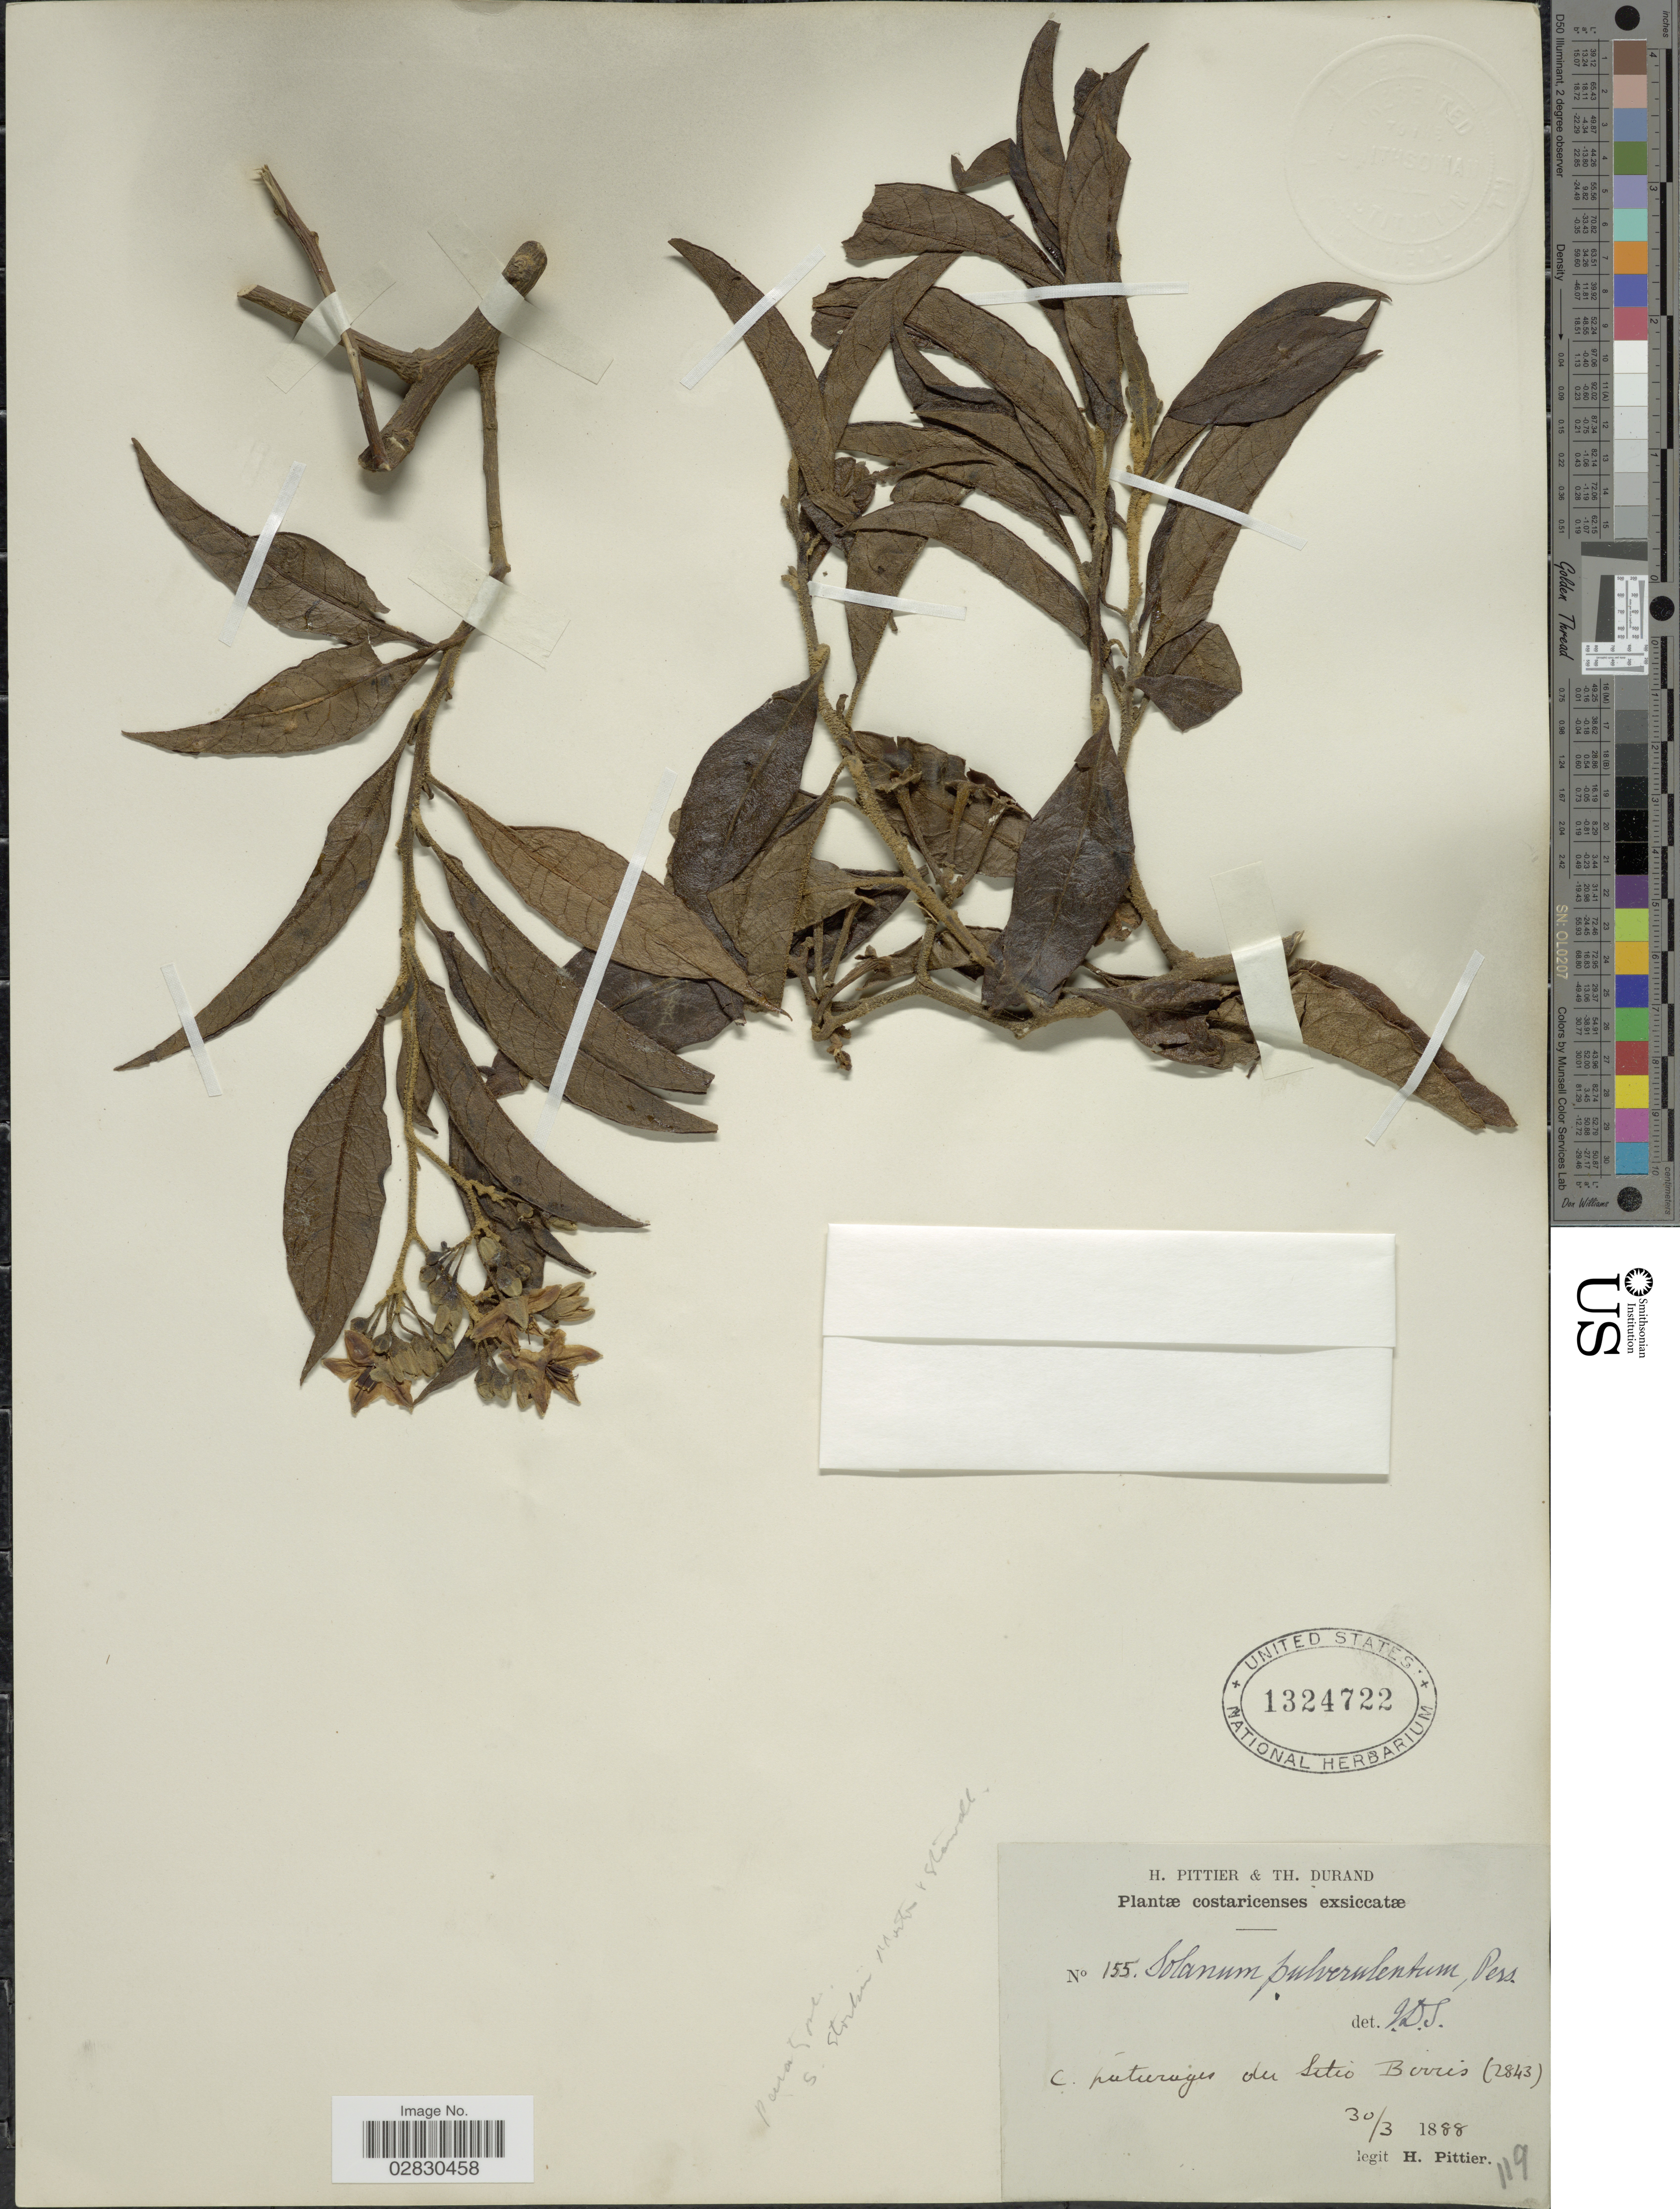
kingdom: Plantae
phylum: Tracheophyta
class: Magnoliopsida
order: Solanales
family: Solanaceae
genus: Solanum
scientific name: Solanum pulverulentum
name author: Pers.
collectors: H. F. Pittier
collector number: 155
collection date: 1888-03-30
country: Costa Rica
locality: Costaricenses. C. páturages du Sitio Berres (2843).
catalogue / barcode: US 1324722